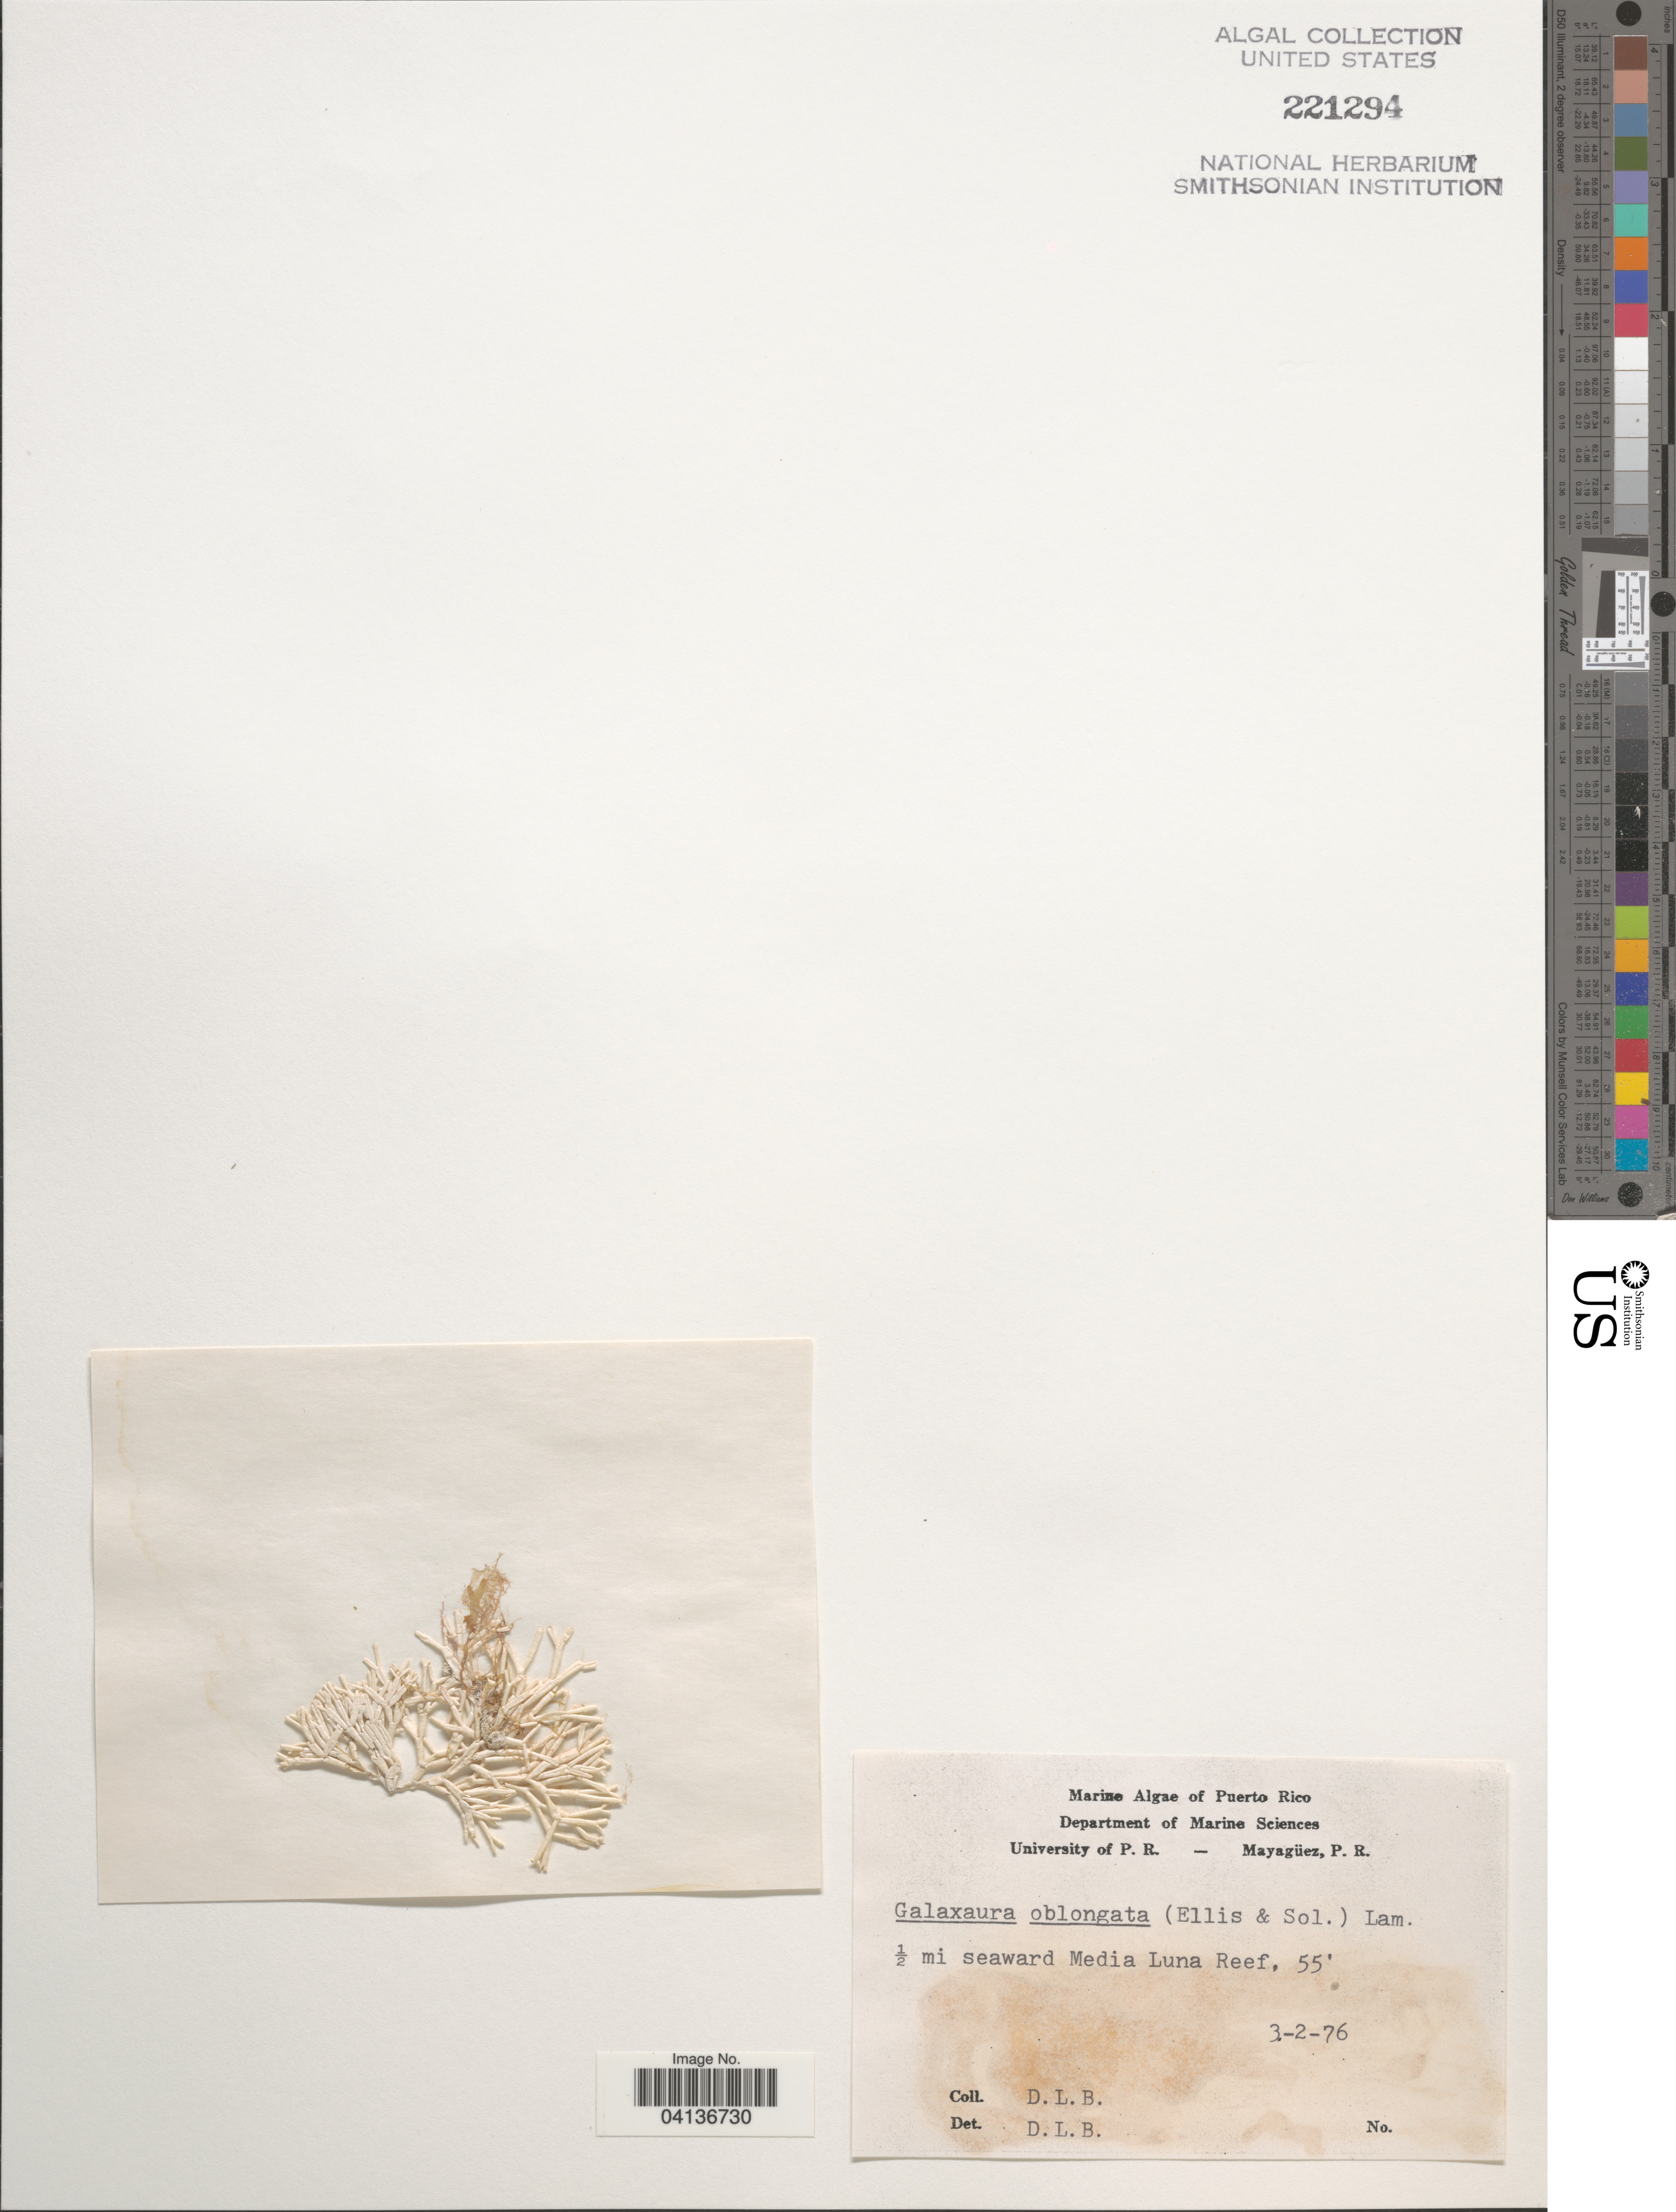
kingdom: Plantae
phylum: Rhodophyta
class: Florideophyceae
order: Nemaliales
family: Galaxauraceae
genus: Tricleocarpa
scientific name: Tricleocarpa fragilis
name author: (L.) Huisman & R.A. Towns.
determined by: Algae name updating Project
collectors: D. L. B.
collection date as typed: Transcribed d/m/y: 2/3/76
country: Puerto Rico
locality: ½ mi seaward Media Luna Reef.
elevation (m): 17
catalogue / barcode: US 221294